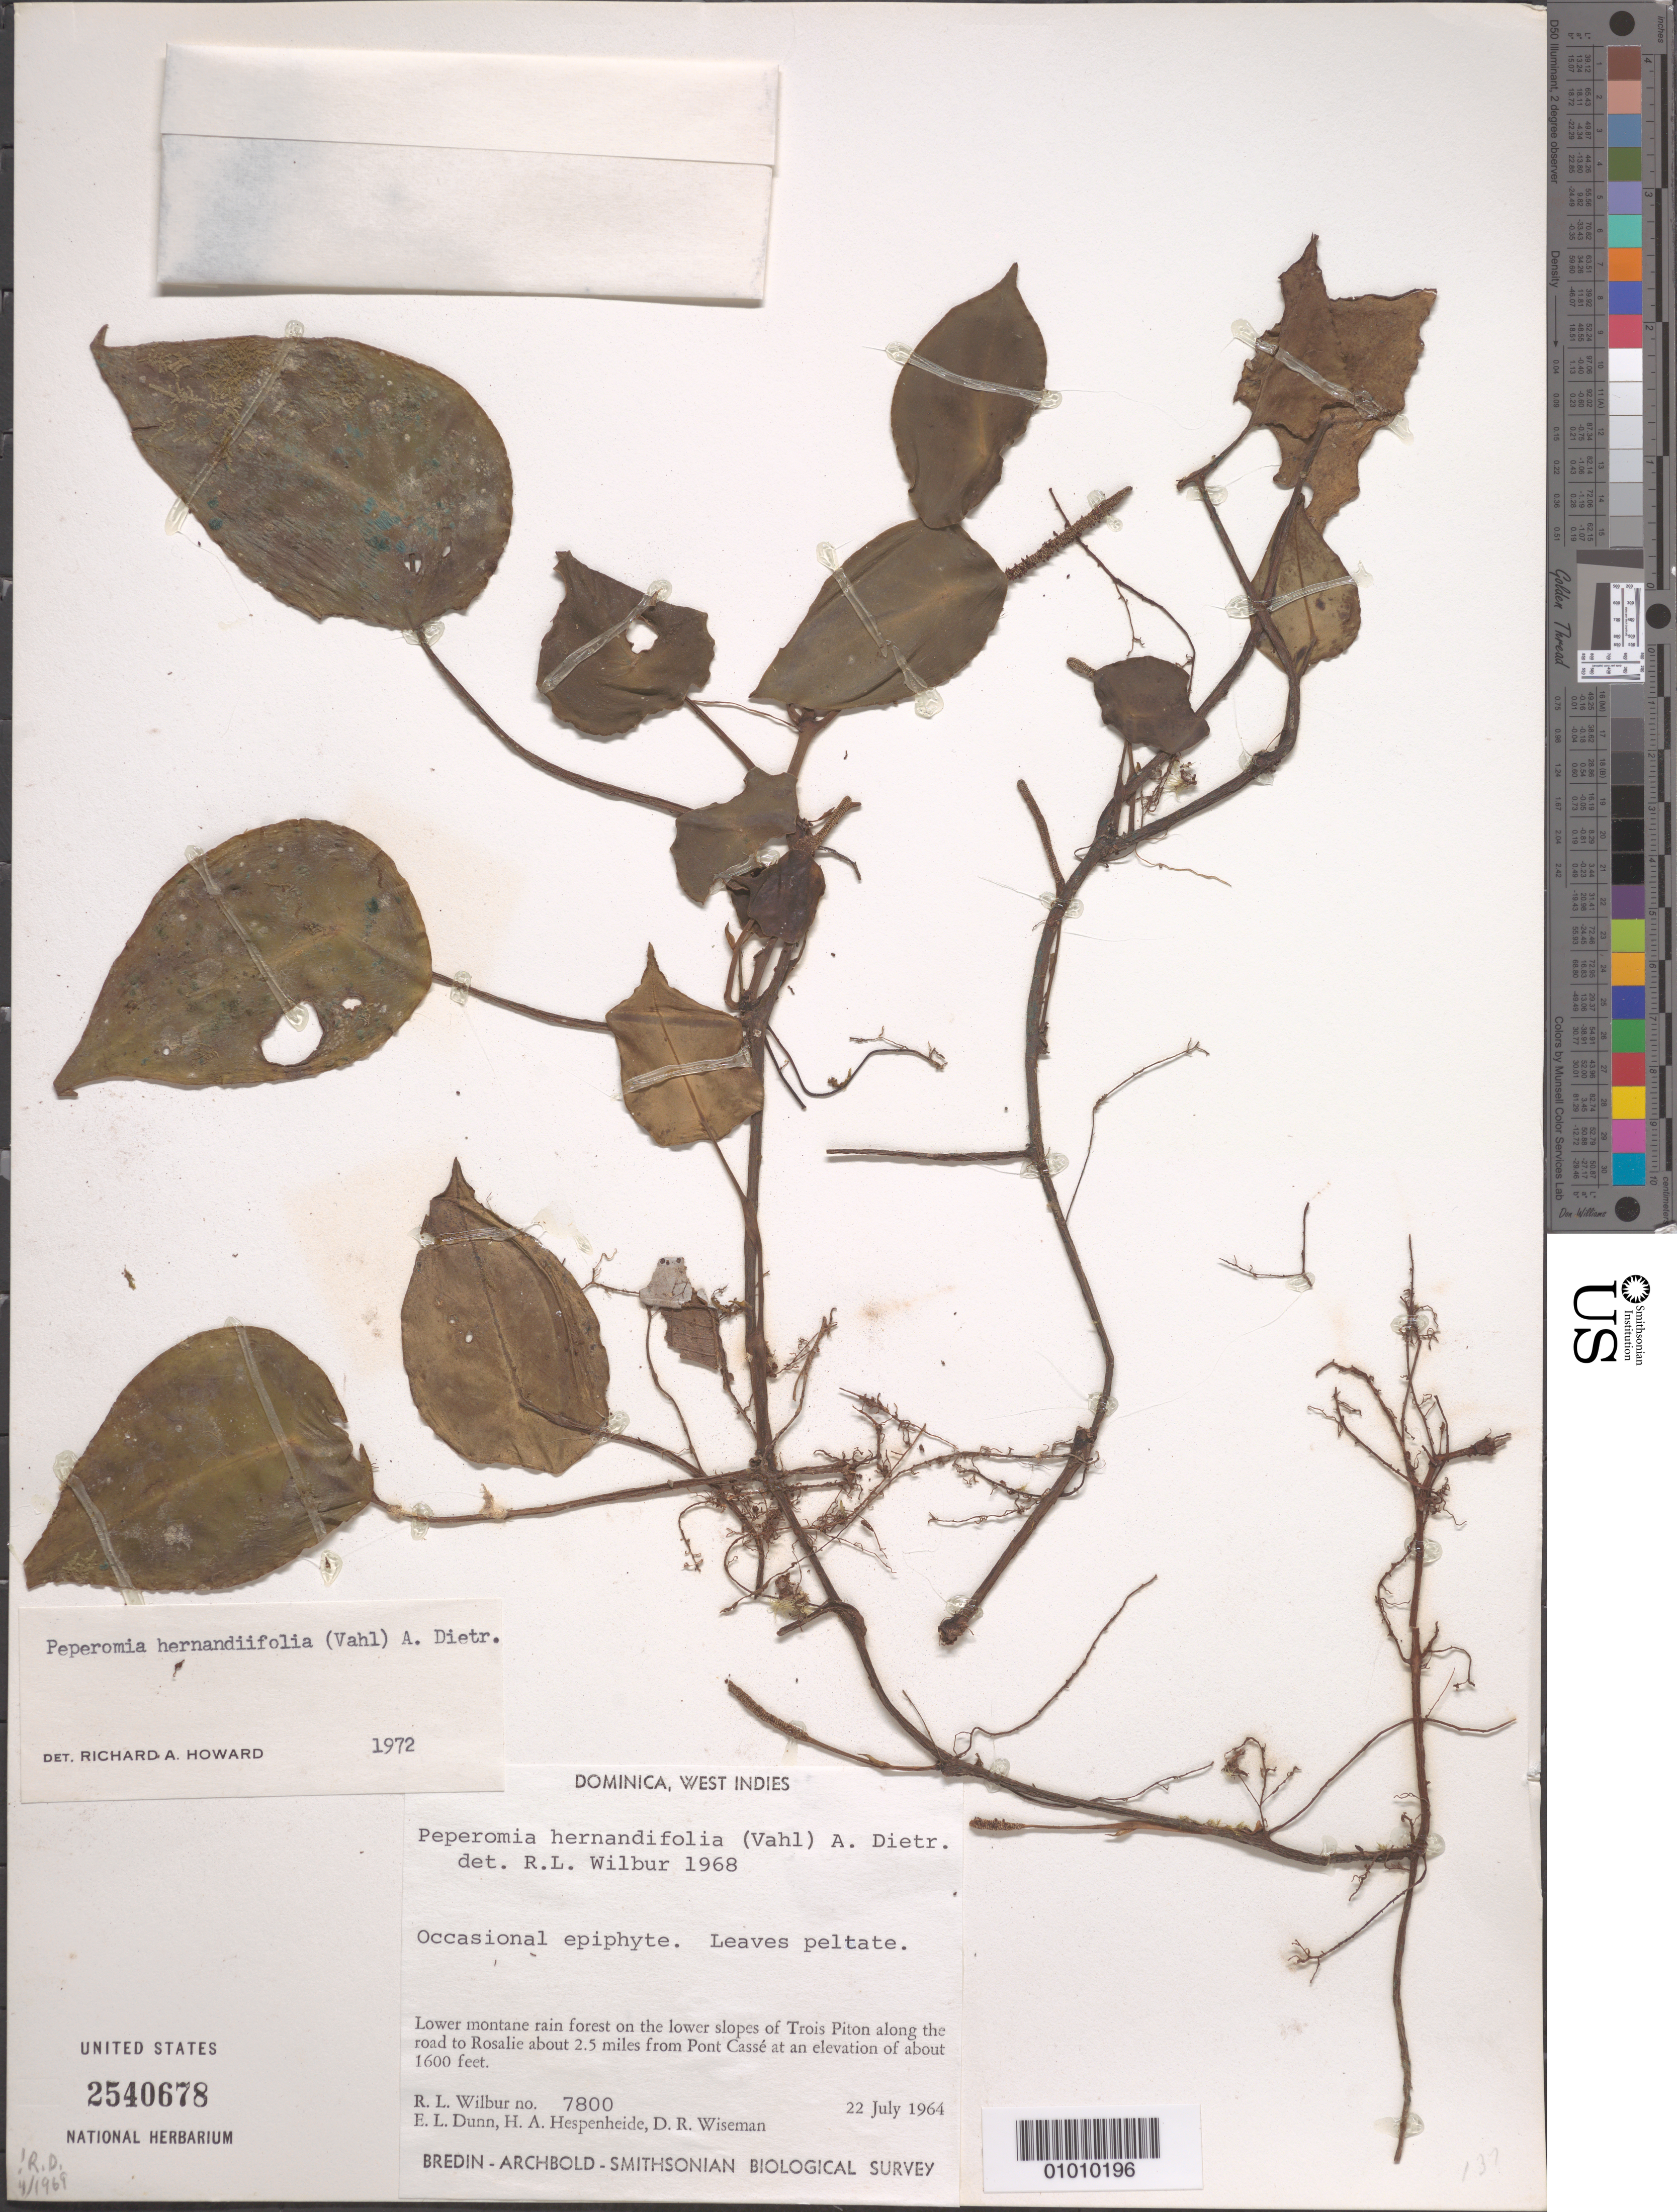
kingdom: Plantae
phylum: Tracheophyta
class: Magnoliopsida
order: Piperales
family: Piperaceae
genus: Peperomia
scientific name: Peperomia hernandiifolia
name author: (Vahl) A. Dietr.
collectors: R. L. Wilbur, E. Dunn, H. A. Hespenheide & D. R. Wiseman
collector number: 7800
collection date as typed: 22 Jul 1964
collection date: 1964-07-22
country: Dominica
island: Dominica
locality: Lower Montane rain forest on the lower slopes of Trois Piton along the road to Rosalie about 2.5 miles from Pont Casse.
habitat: Occasional Epiphyte. Leaves Peltate.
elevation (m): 488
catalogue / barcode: US 2540678